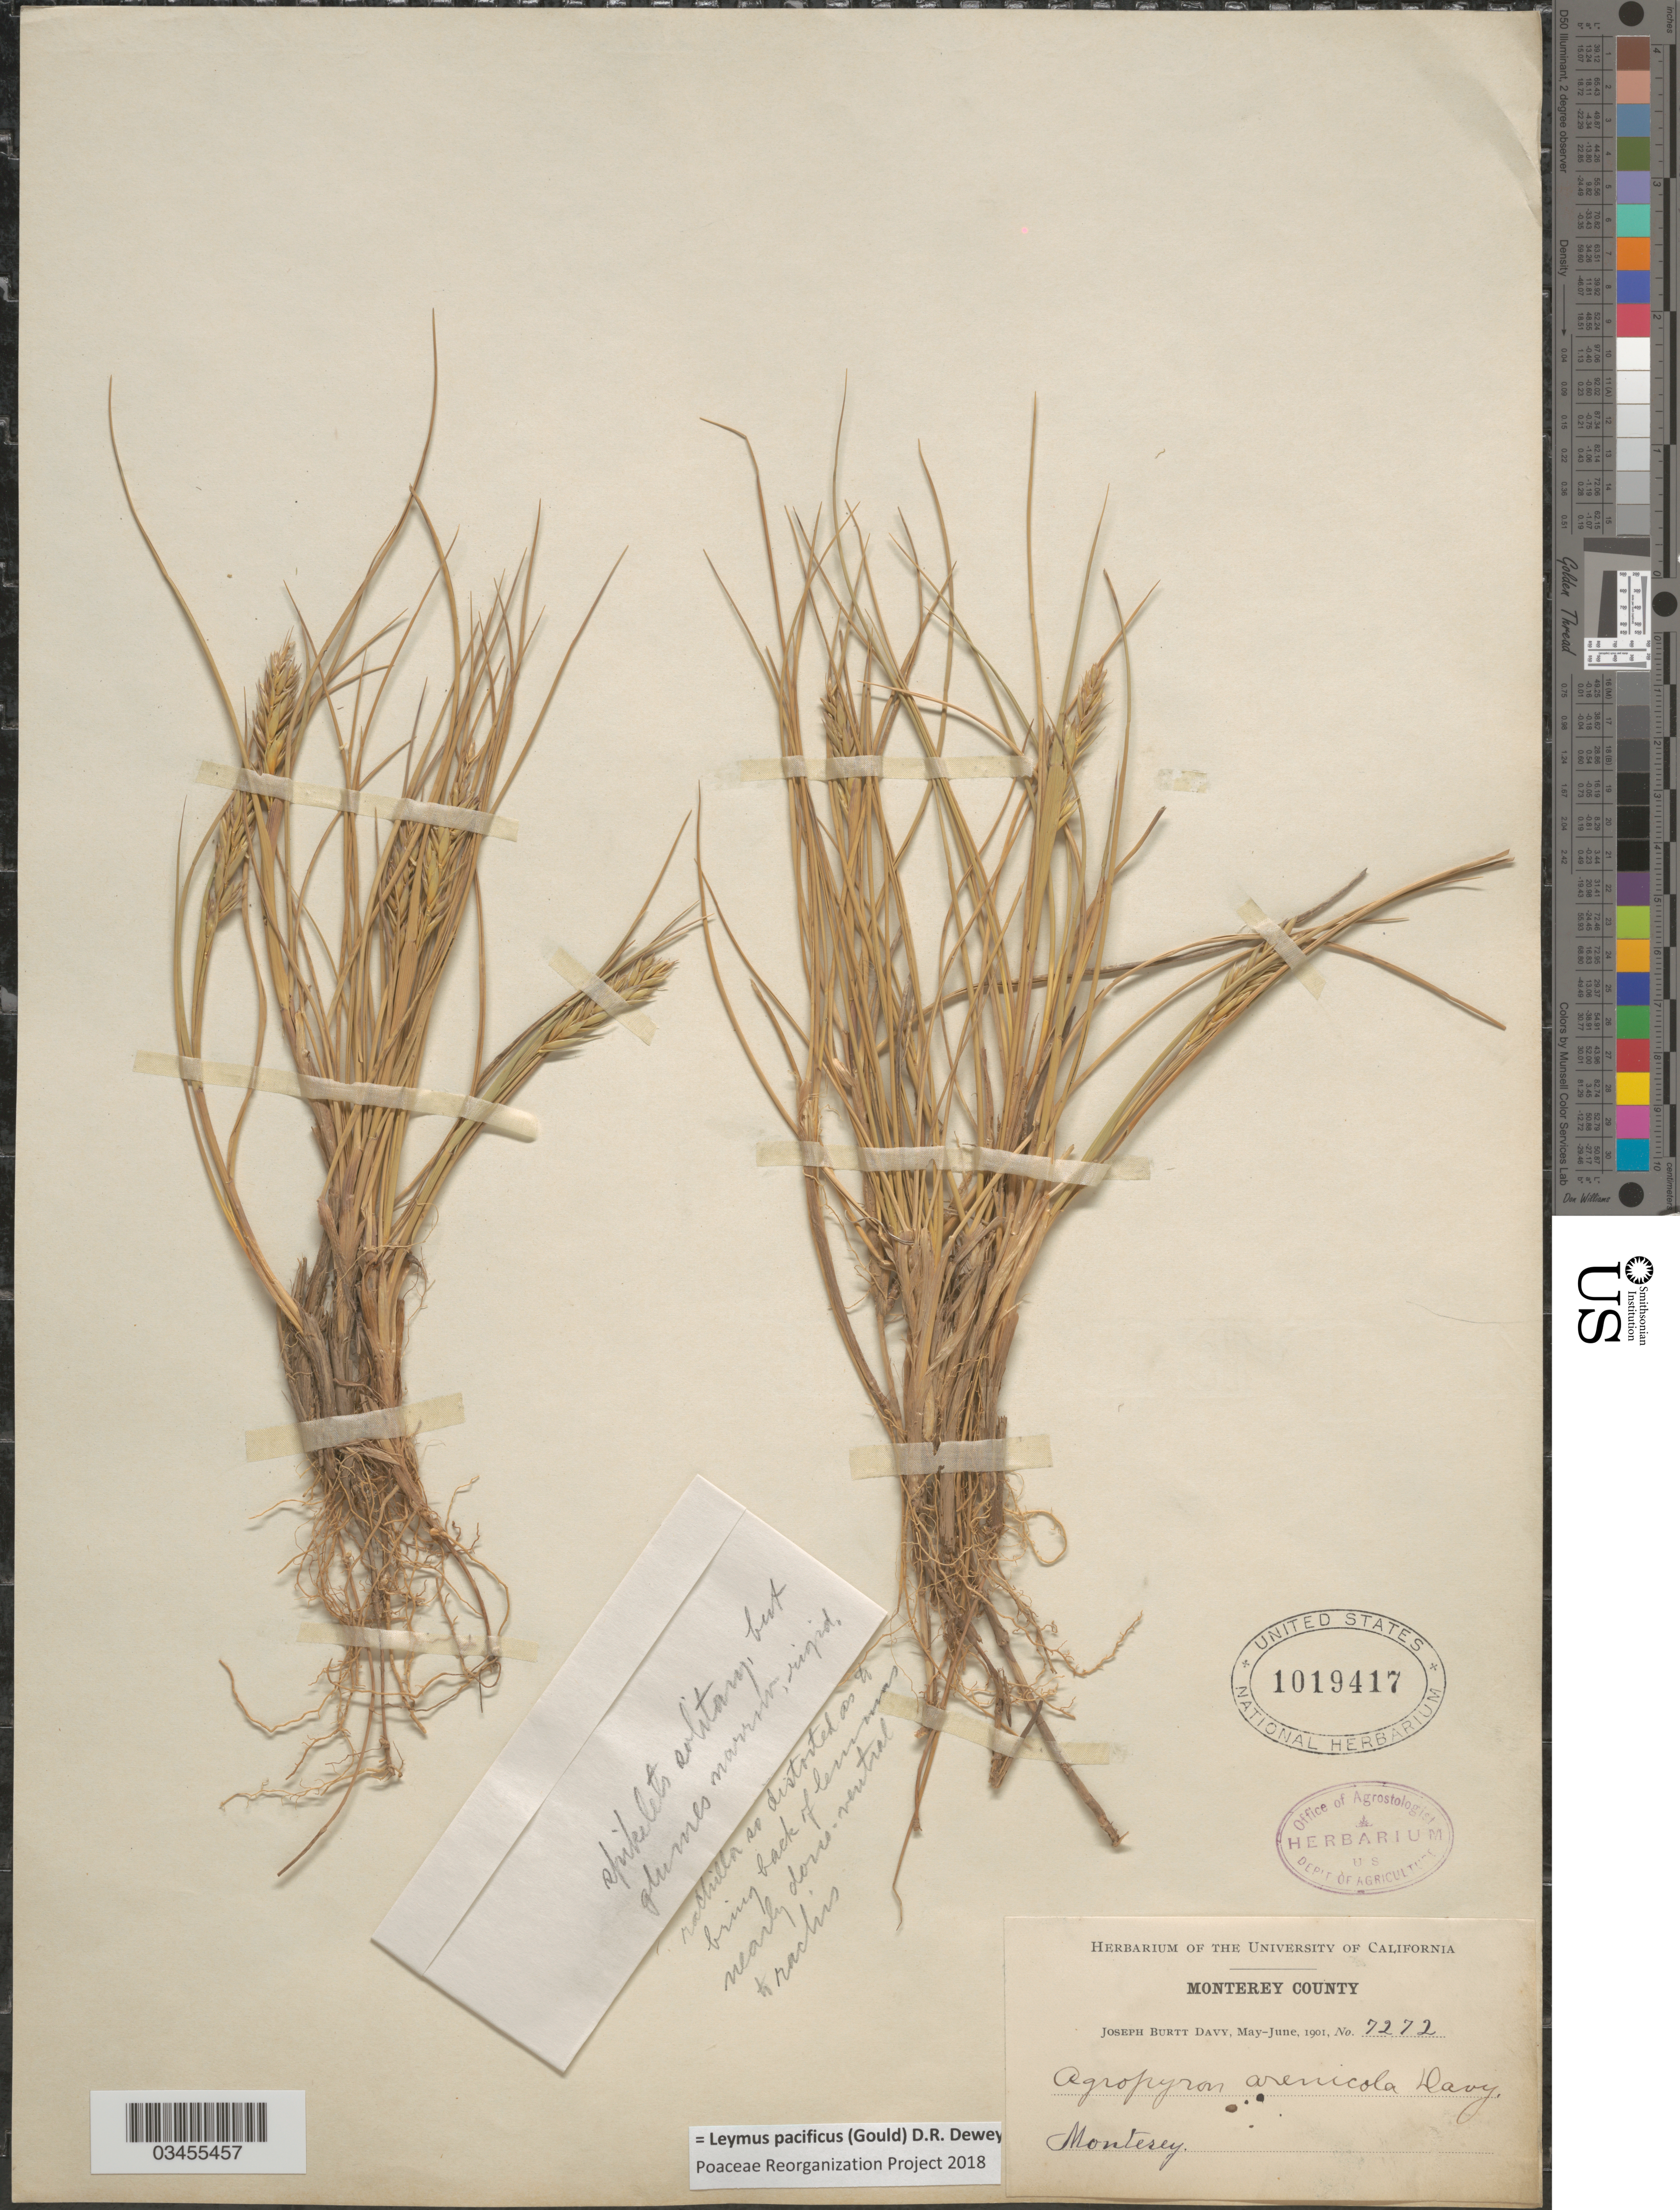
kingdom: Plantae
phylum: Tracheophyta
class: Liliopsida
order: Poales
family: Poaceae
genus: Leymus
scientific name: Leymus salina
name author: (M.E. Jones) Á. Löve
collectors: J. Burtt Davy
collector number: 7272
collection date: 1901-05/1901-06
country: United States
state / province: California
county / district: Monterey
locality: Monterey County. Monterey.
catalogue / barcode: US 1019417